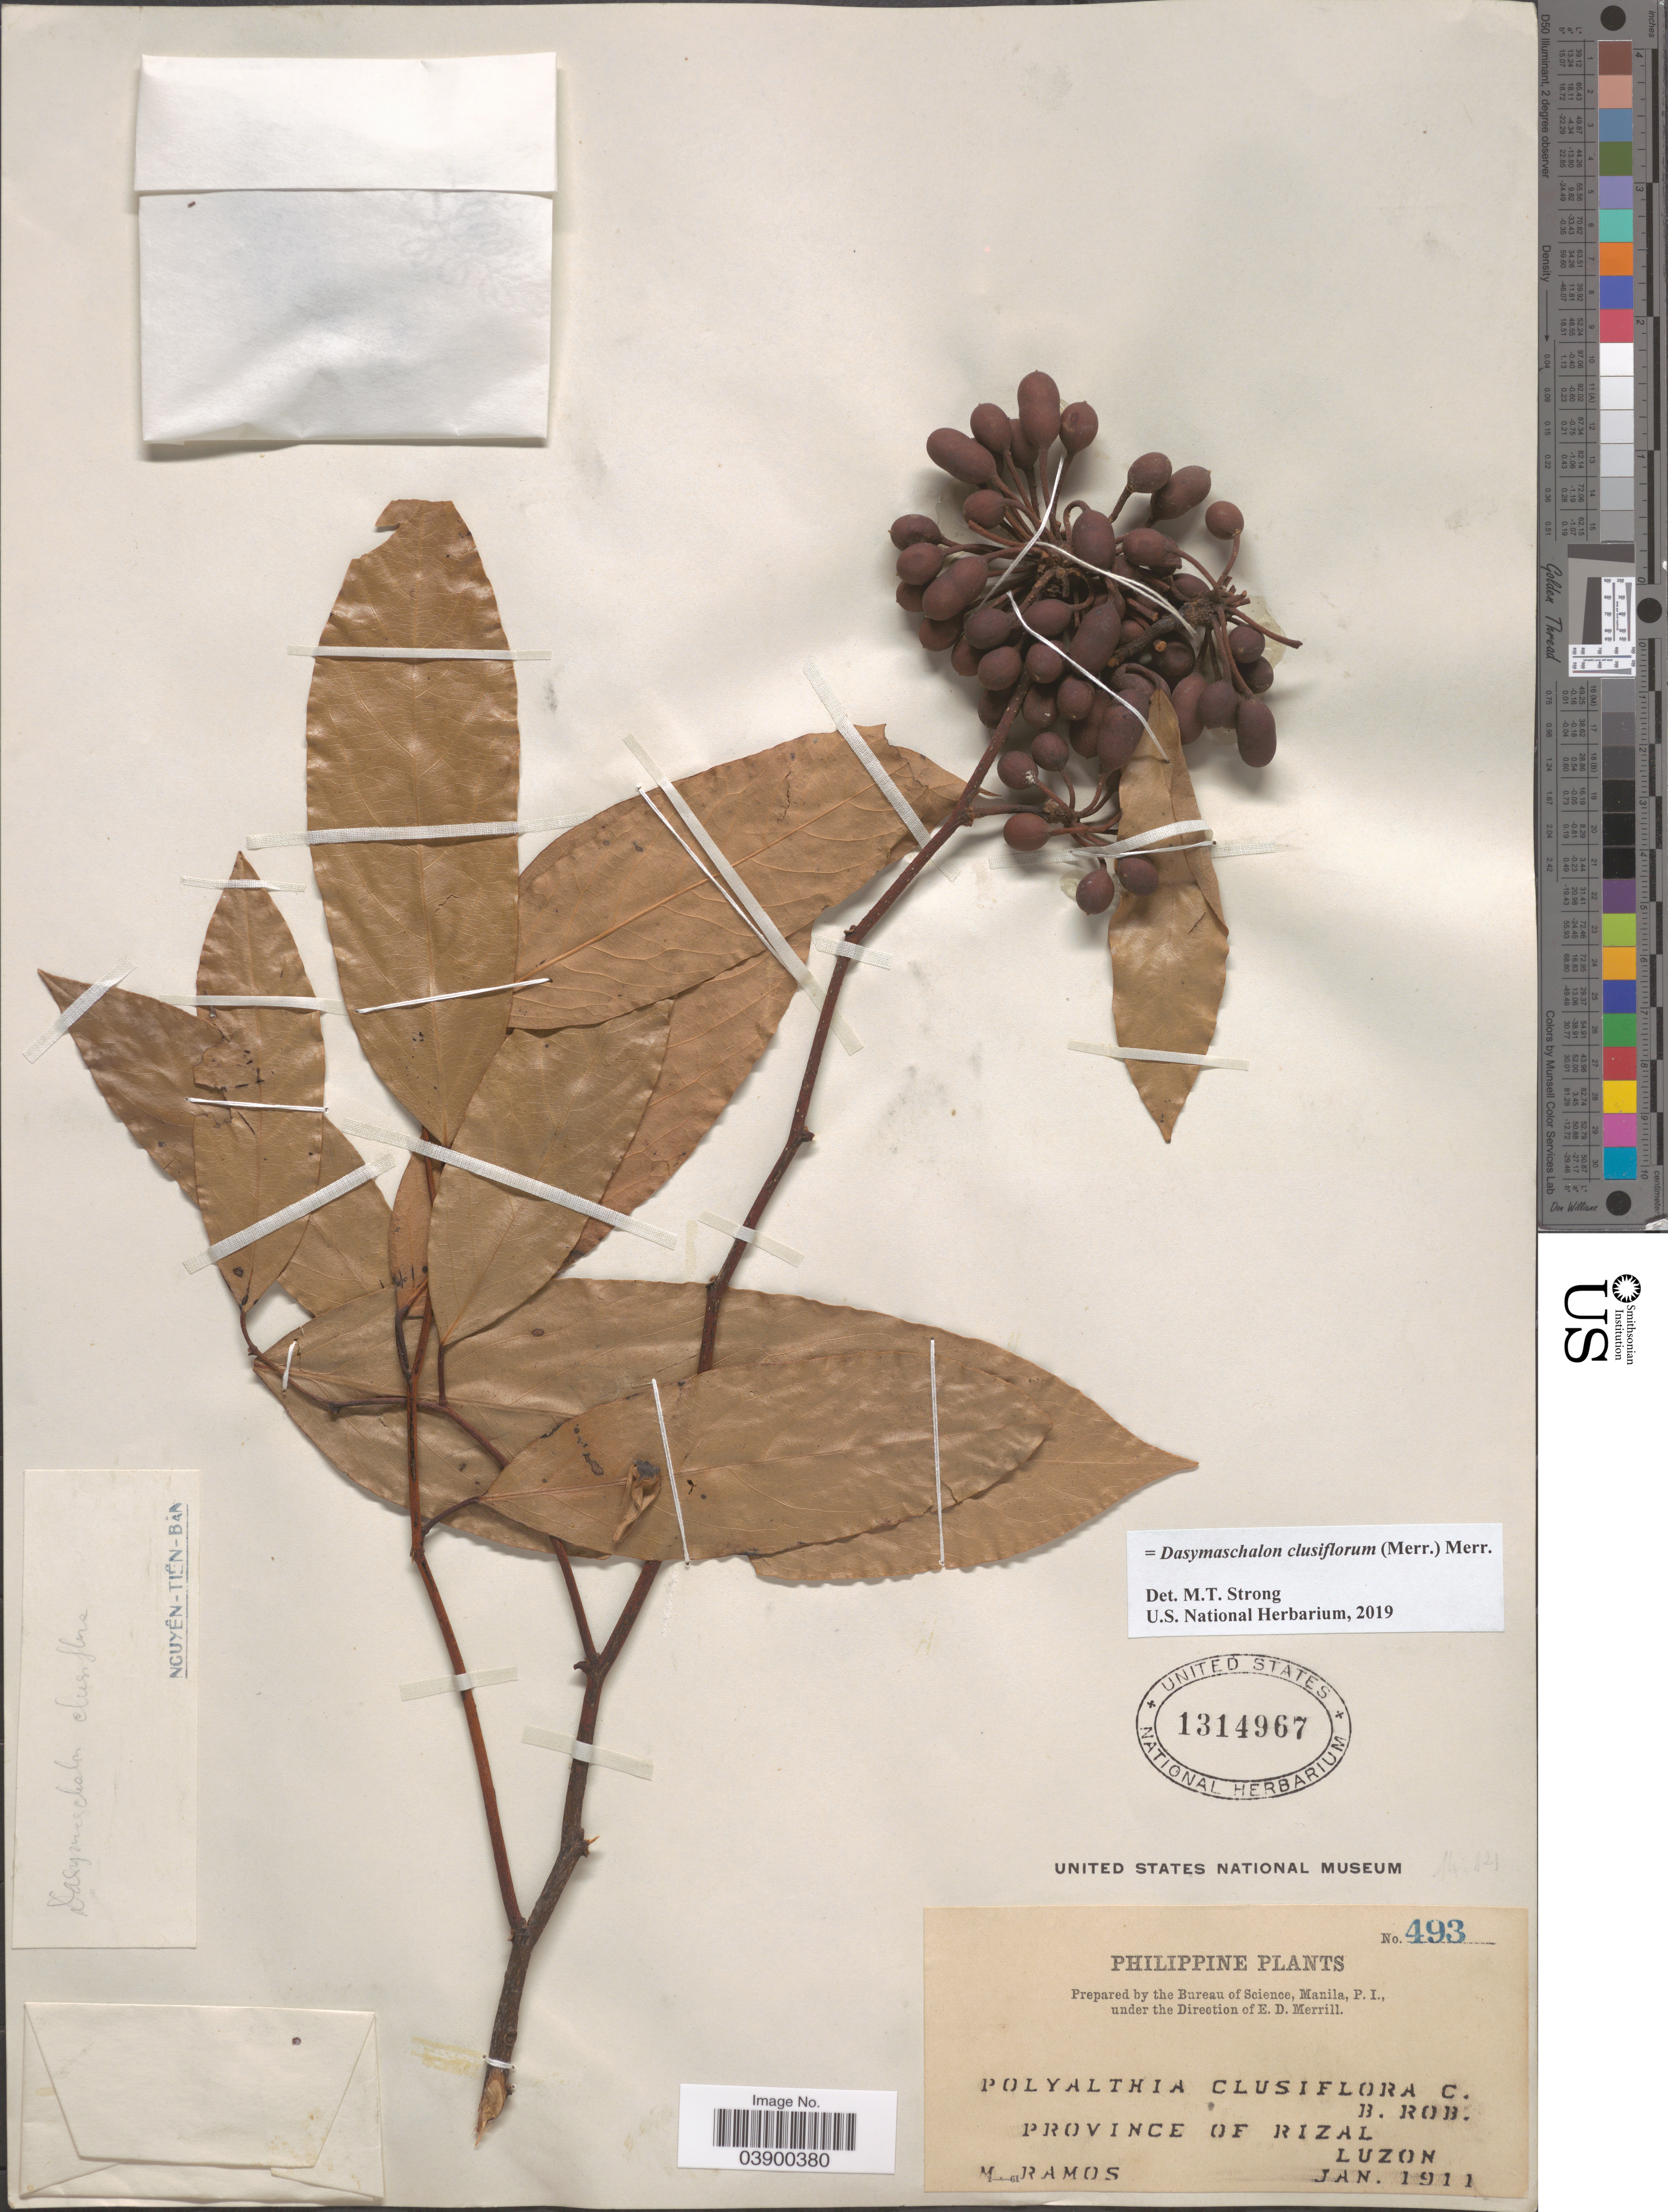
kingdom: Plantae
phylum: Tracheophyta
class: Magnoliopsida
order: Magnoliales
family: Annonaceae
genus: Dasymaschalon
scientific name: Dasymaschalon clusiflorum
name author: (Merr.) Merr.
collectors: M. Ramos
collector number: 493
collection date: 1911-01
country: Philippines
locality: Province of Rizal. Luzon.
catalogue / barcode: US 1314967